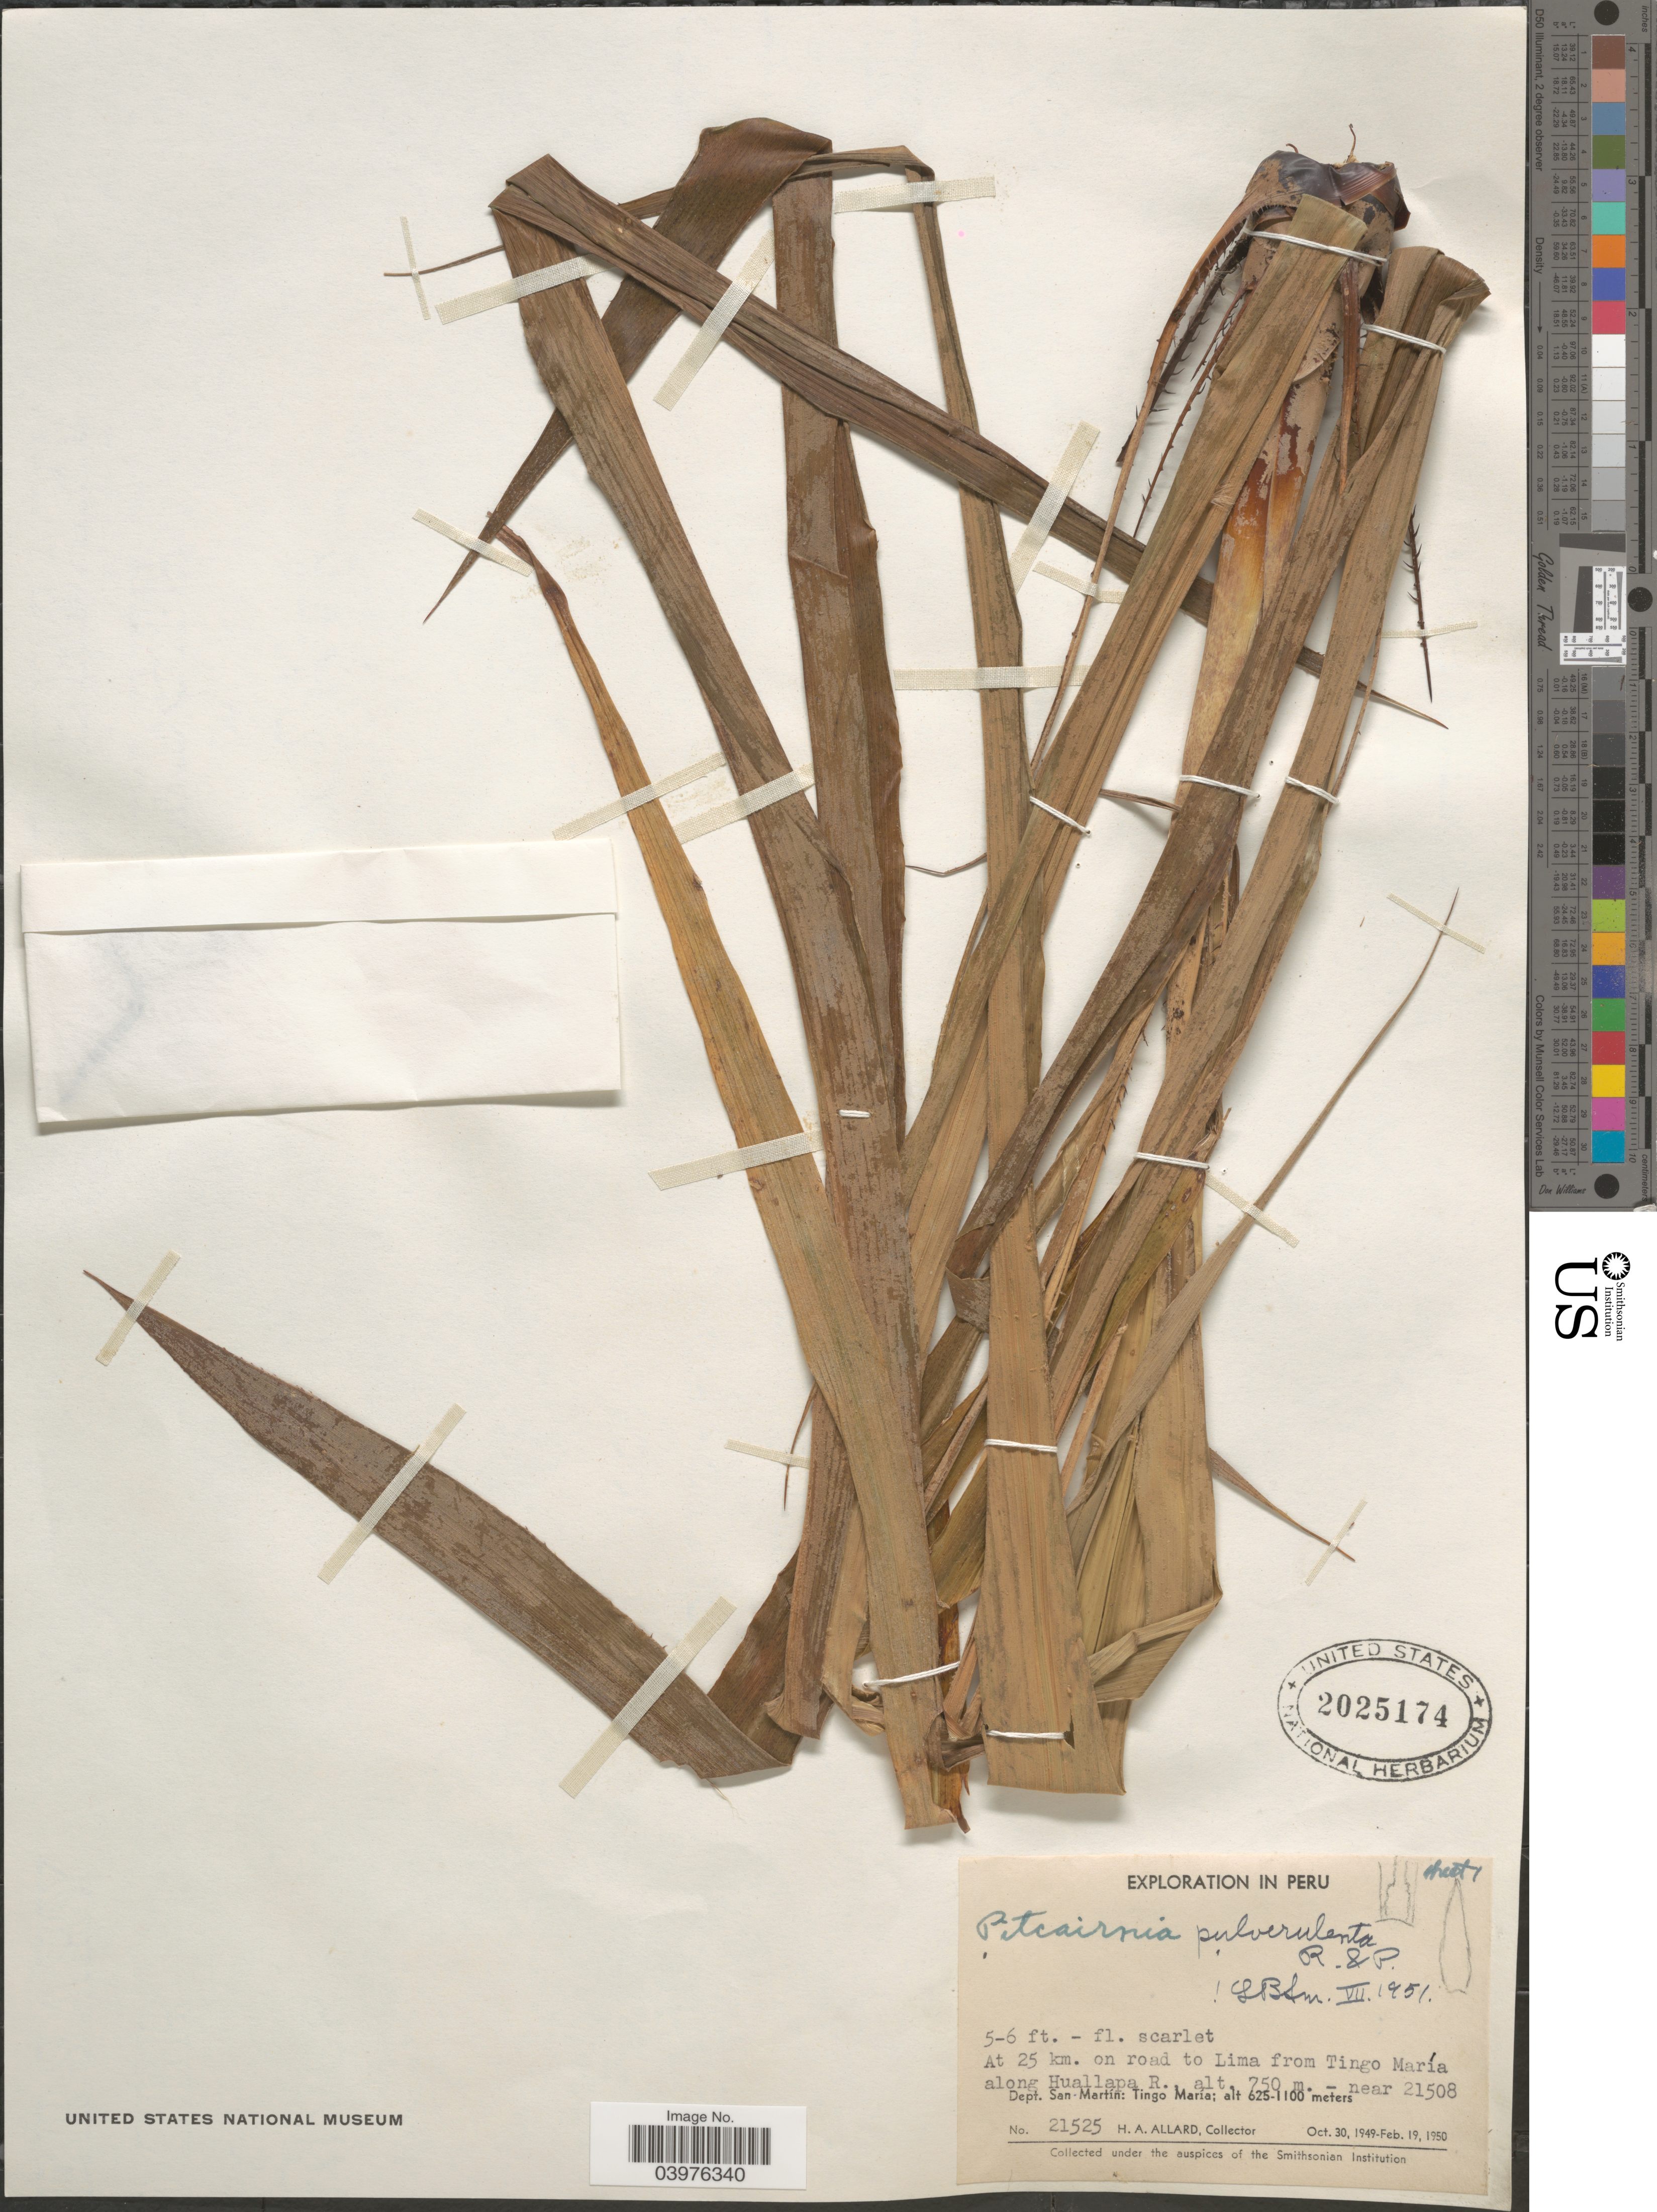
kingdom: Plantae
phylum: Tracheophyta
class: Liliopsida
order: Poales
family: Bromeliaceae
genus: Pitcairnia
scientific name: Pitcairnia pulverulenta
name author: Ruiz & Pav.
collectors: H. A. Allard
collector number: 21525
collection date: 1949-10-30/1950-02-19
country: Peru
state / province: San Martín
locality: At 25 km. on road to Lima from Tingo María along Huallapa R., near 21508. Dept. San Martín: Tingo María.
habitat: on road along river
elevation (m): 750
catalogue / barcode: US 2025174